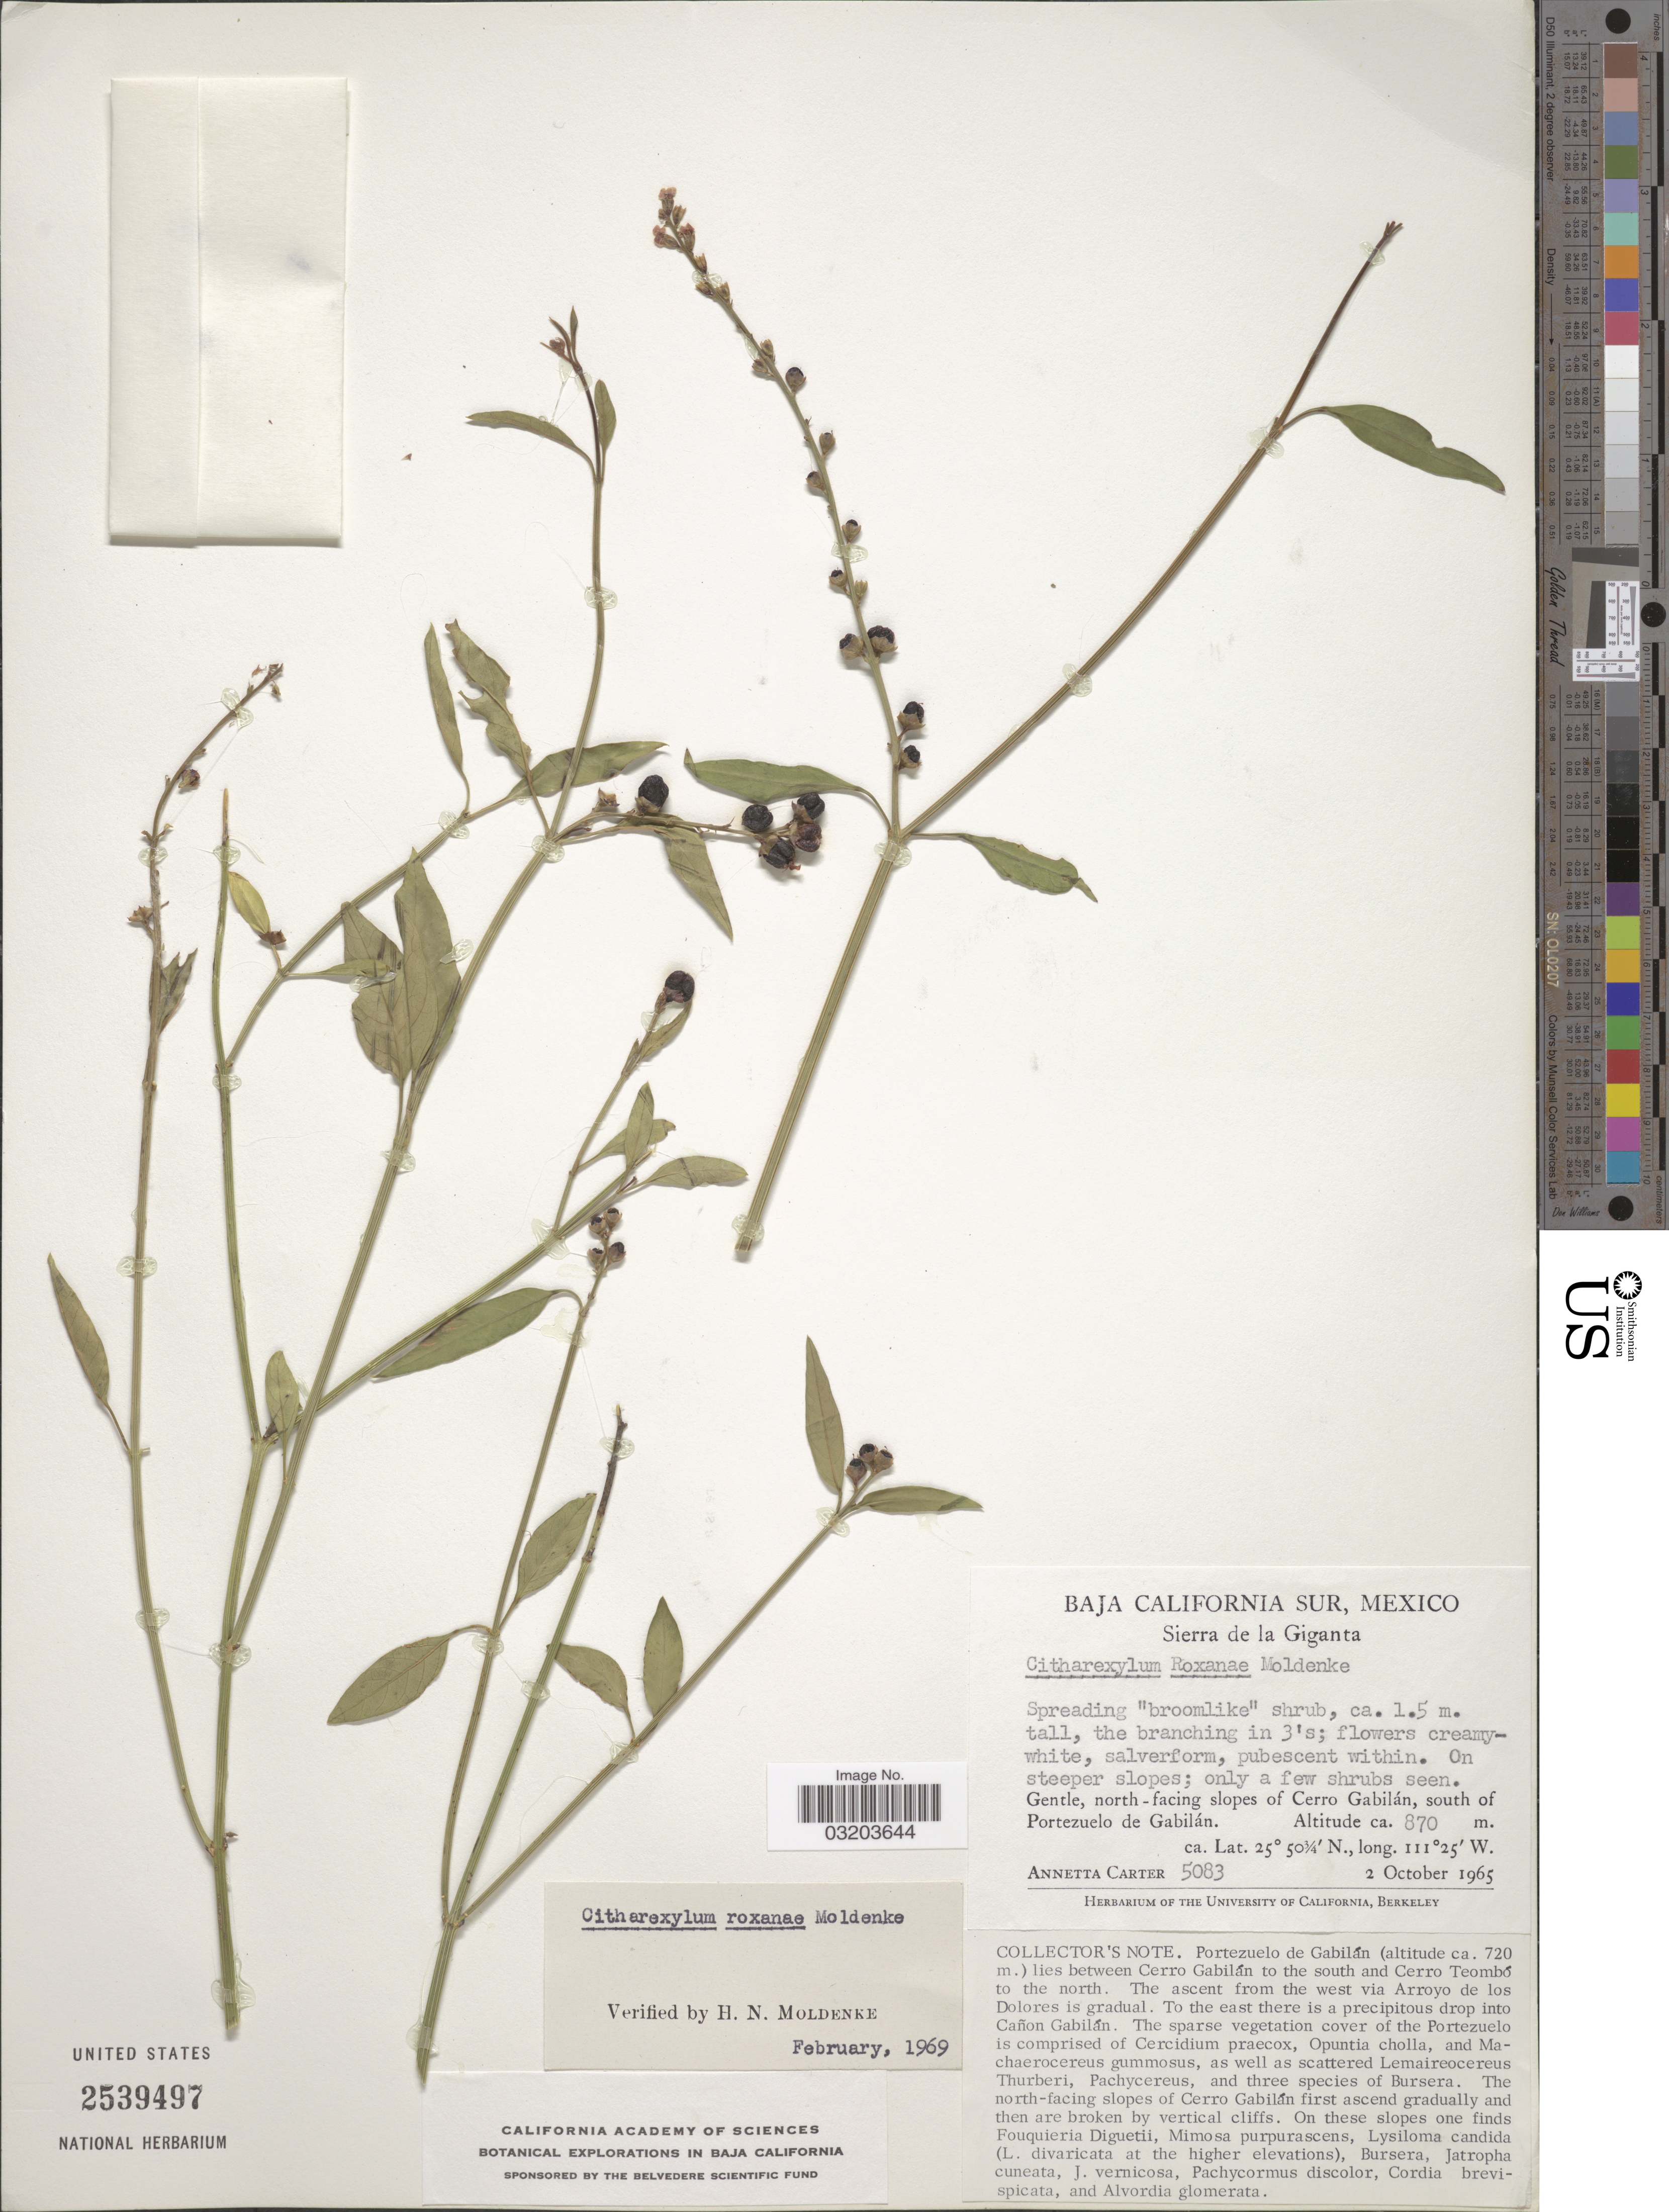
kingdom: Plantae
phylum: Tracheophyta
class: Magnoliopsida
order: Lamiales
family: Verbenaceae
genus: Citharexylum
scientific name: Citharexylum roxanae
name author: Moldenke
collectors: A. Carter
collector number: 5083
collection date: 1965-10-02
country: Mexico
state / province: Baja California Sur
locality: Sierra de la Giganta. Gentle, north-facing slopes of Cerro Gabilán, south of Portezuelo de Gabilán.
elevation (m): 870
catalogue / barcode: US 2539497